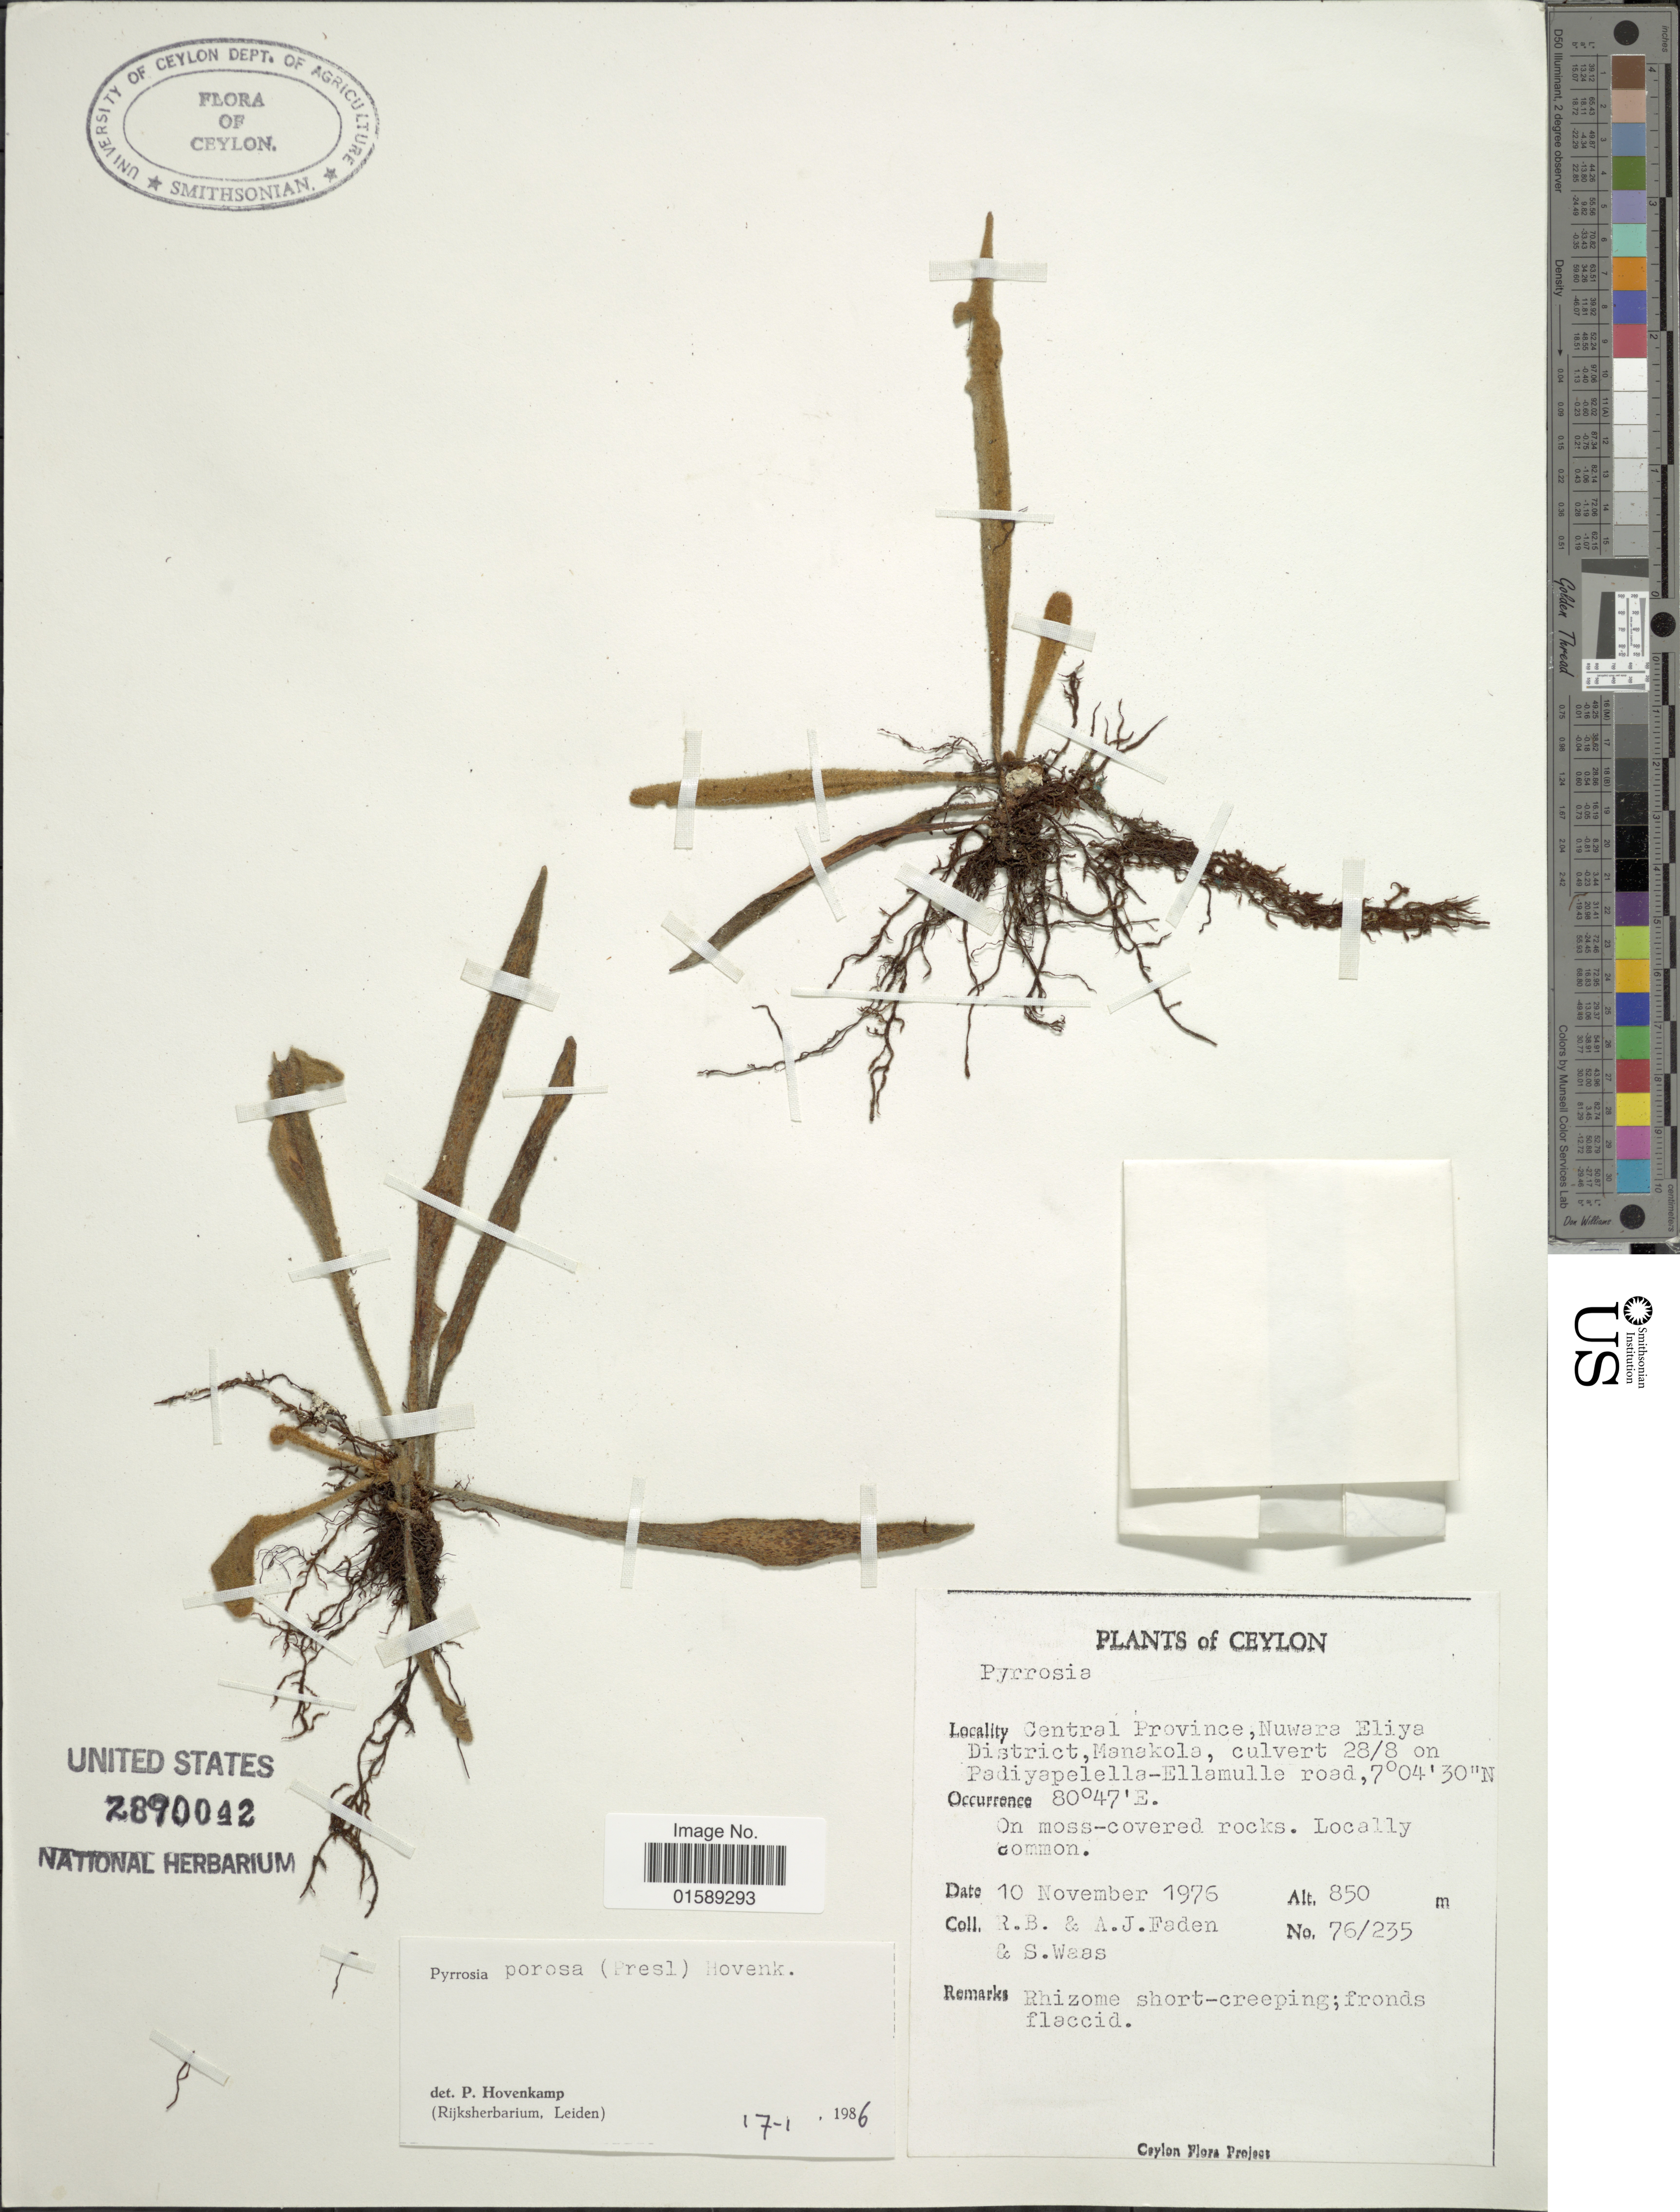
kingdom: Plantae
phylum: Tracheophyta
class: Polypodiopsida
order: Polypodiales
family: Polypodiaceae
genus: Pyrrosia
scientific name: Pyrrosia porosa var. porosa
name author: (C. Presl) Hovenkamp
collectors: R. B. Faden, A. J. Faden & S. Waas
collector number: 76/235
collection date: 1976-11-10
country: Sri Lanka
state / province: Central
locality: Ceylon, Central Province, Nuwara Eliya District, Manakola. Padiyapelella-Ellamulle road.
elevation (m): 850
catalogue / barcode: US 2890042